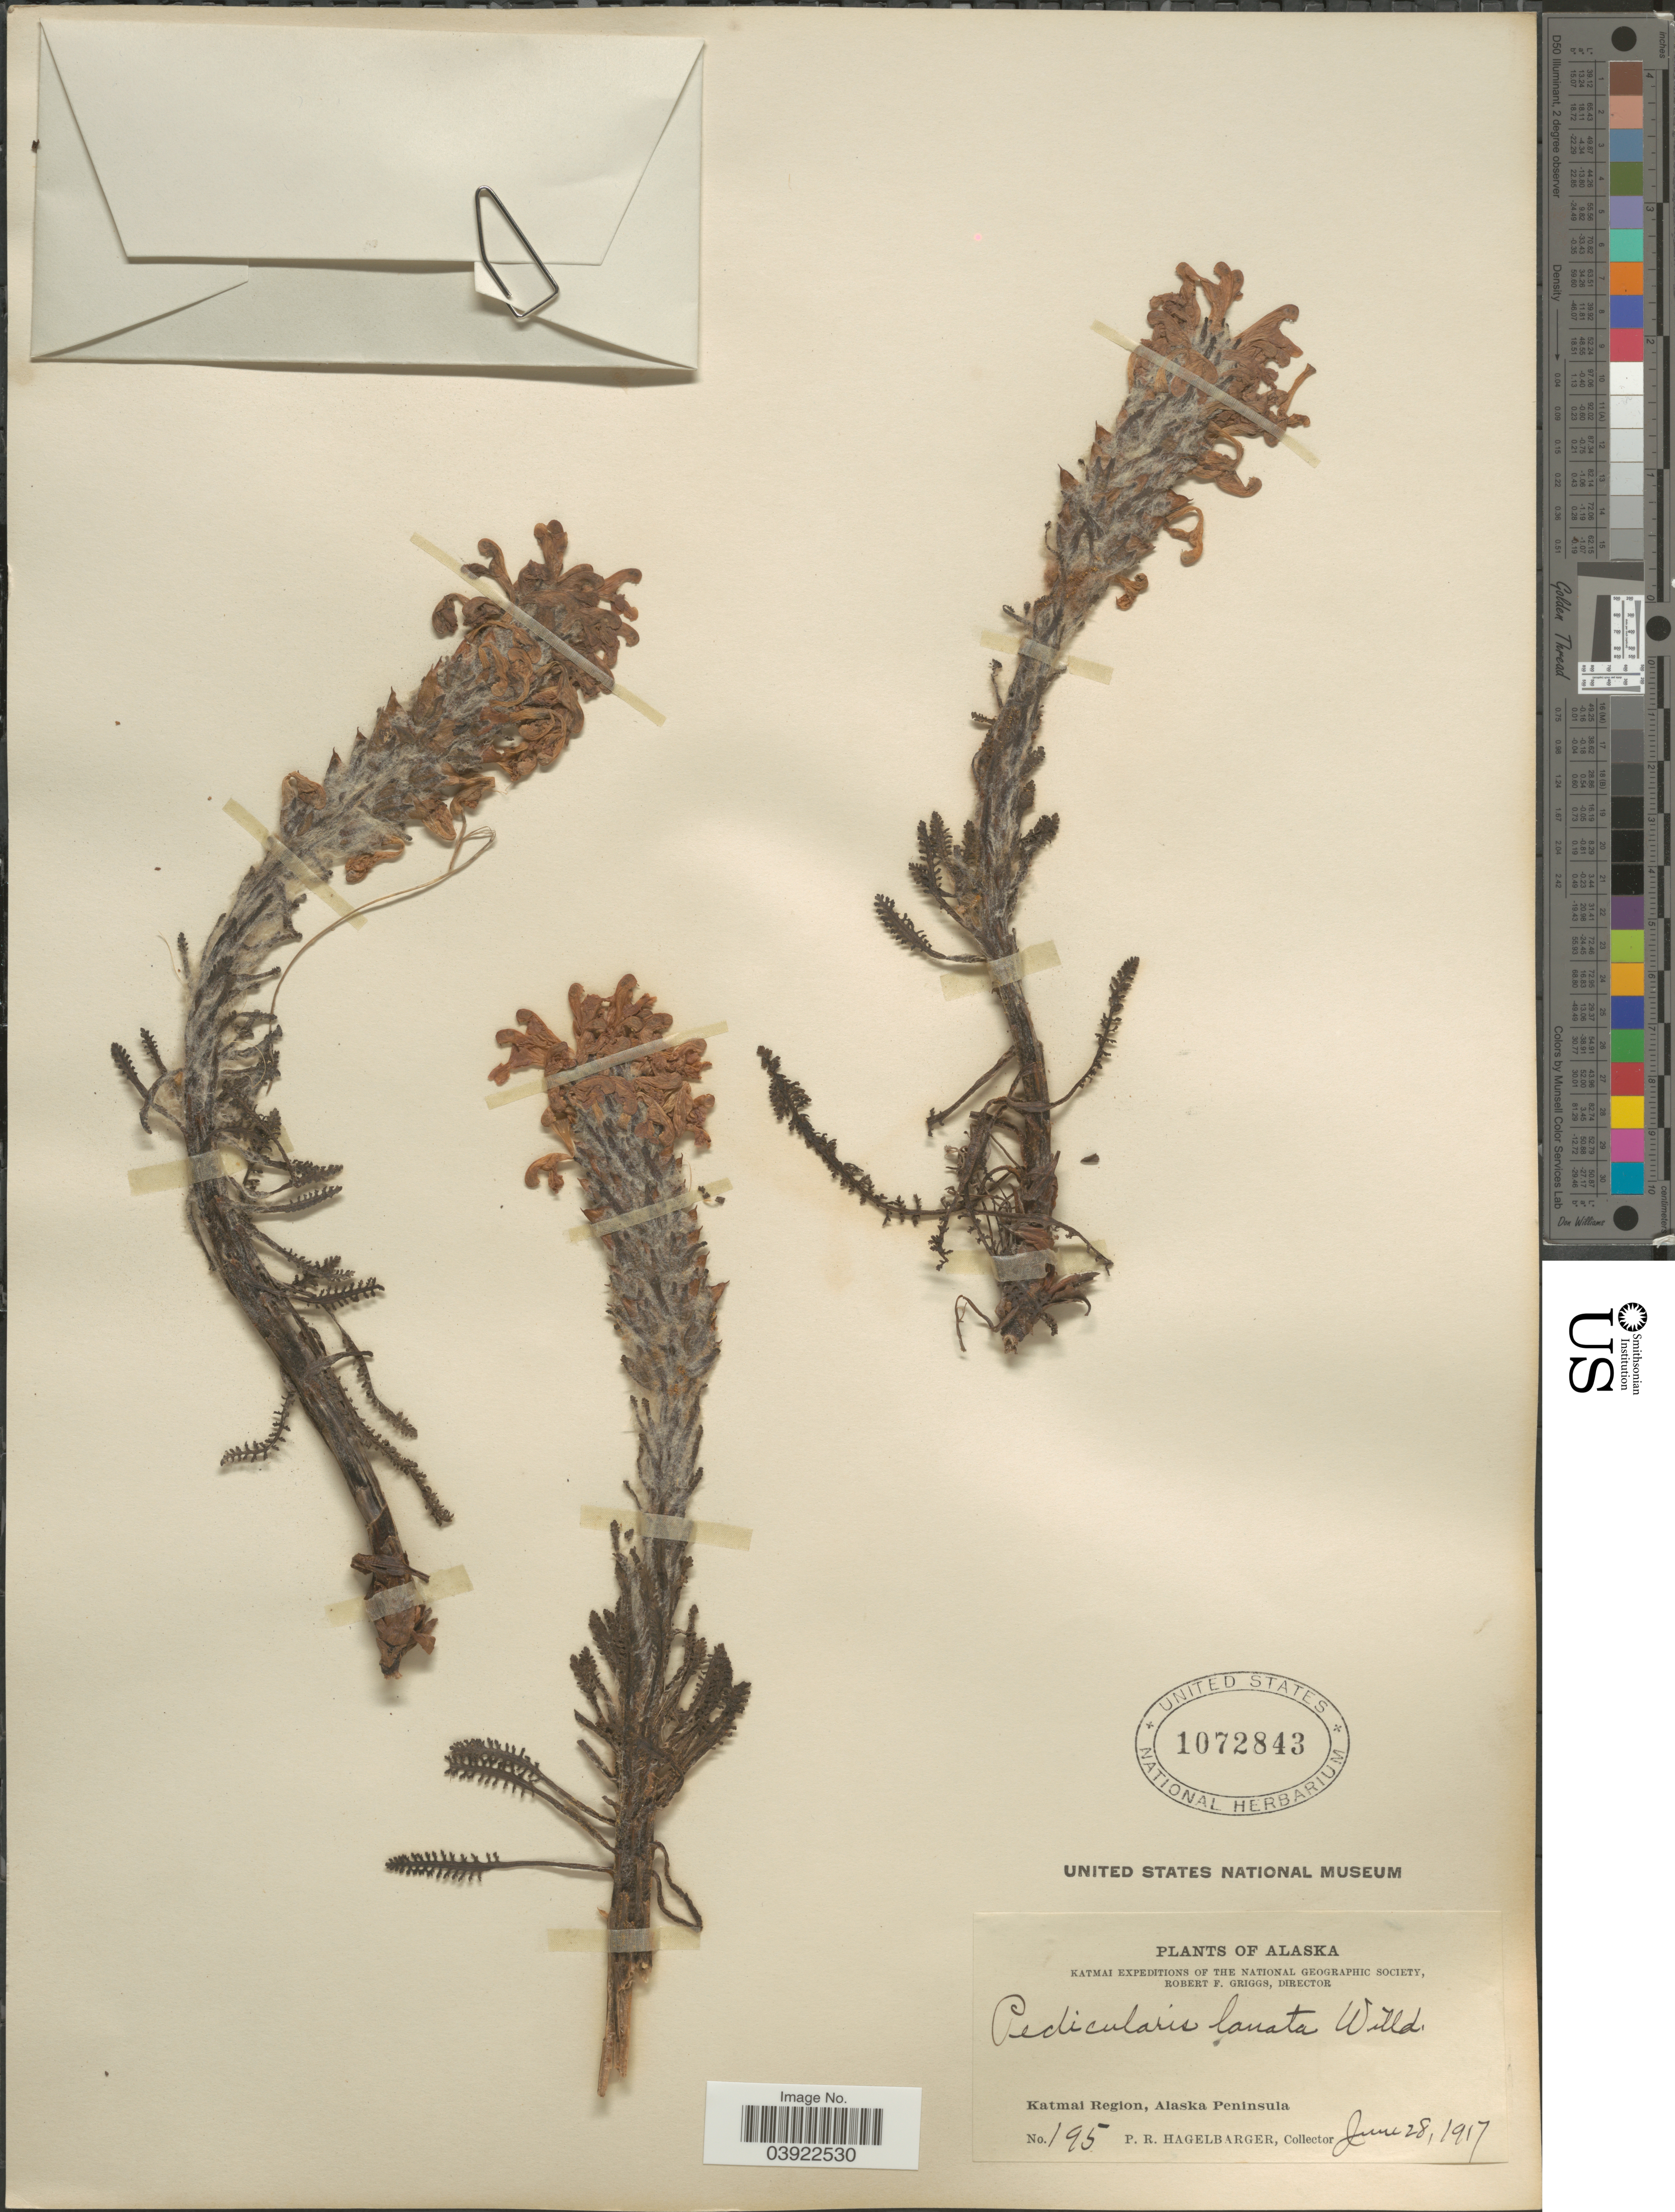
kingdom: Plantae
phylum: Tracheophyta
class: Magnoliopsida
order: Lamiales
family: Orobanchaceae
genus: Pedicularis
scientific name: Pedicularis lanata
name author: Willd. ex Cham. & Schltdl.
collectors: P. Hagelbarger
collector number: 195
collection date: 1917-06-28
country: United States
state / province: Alaska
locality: Katmai Region, Alaska Peninsula.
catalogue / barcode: US 1072843